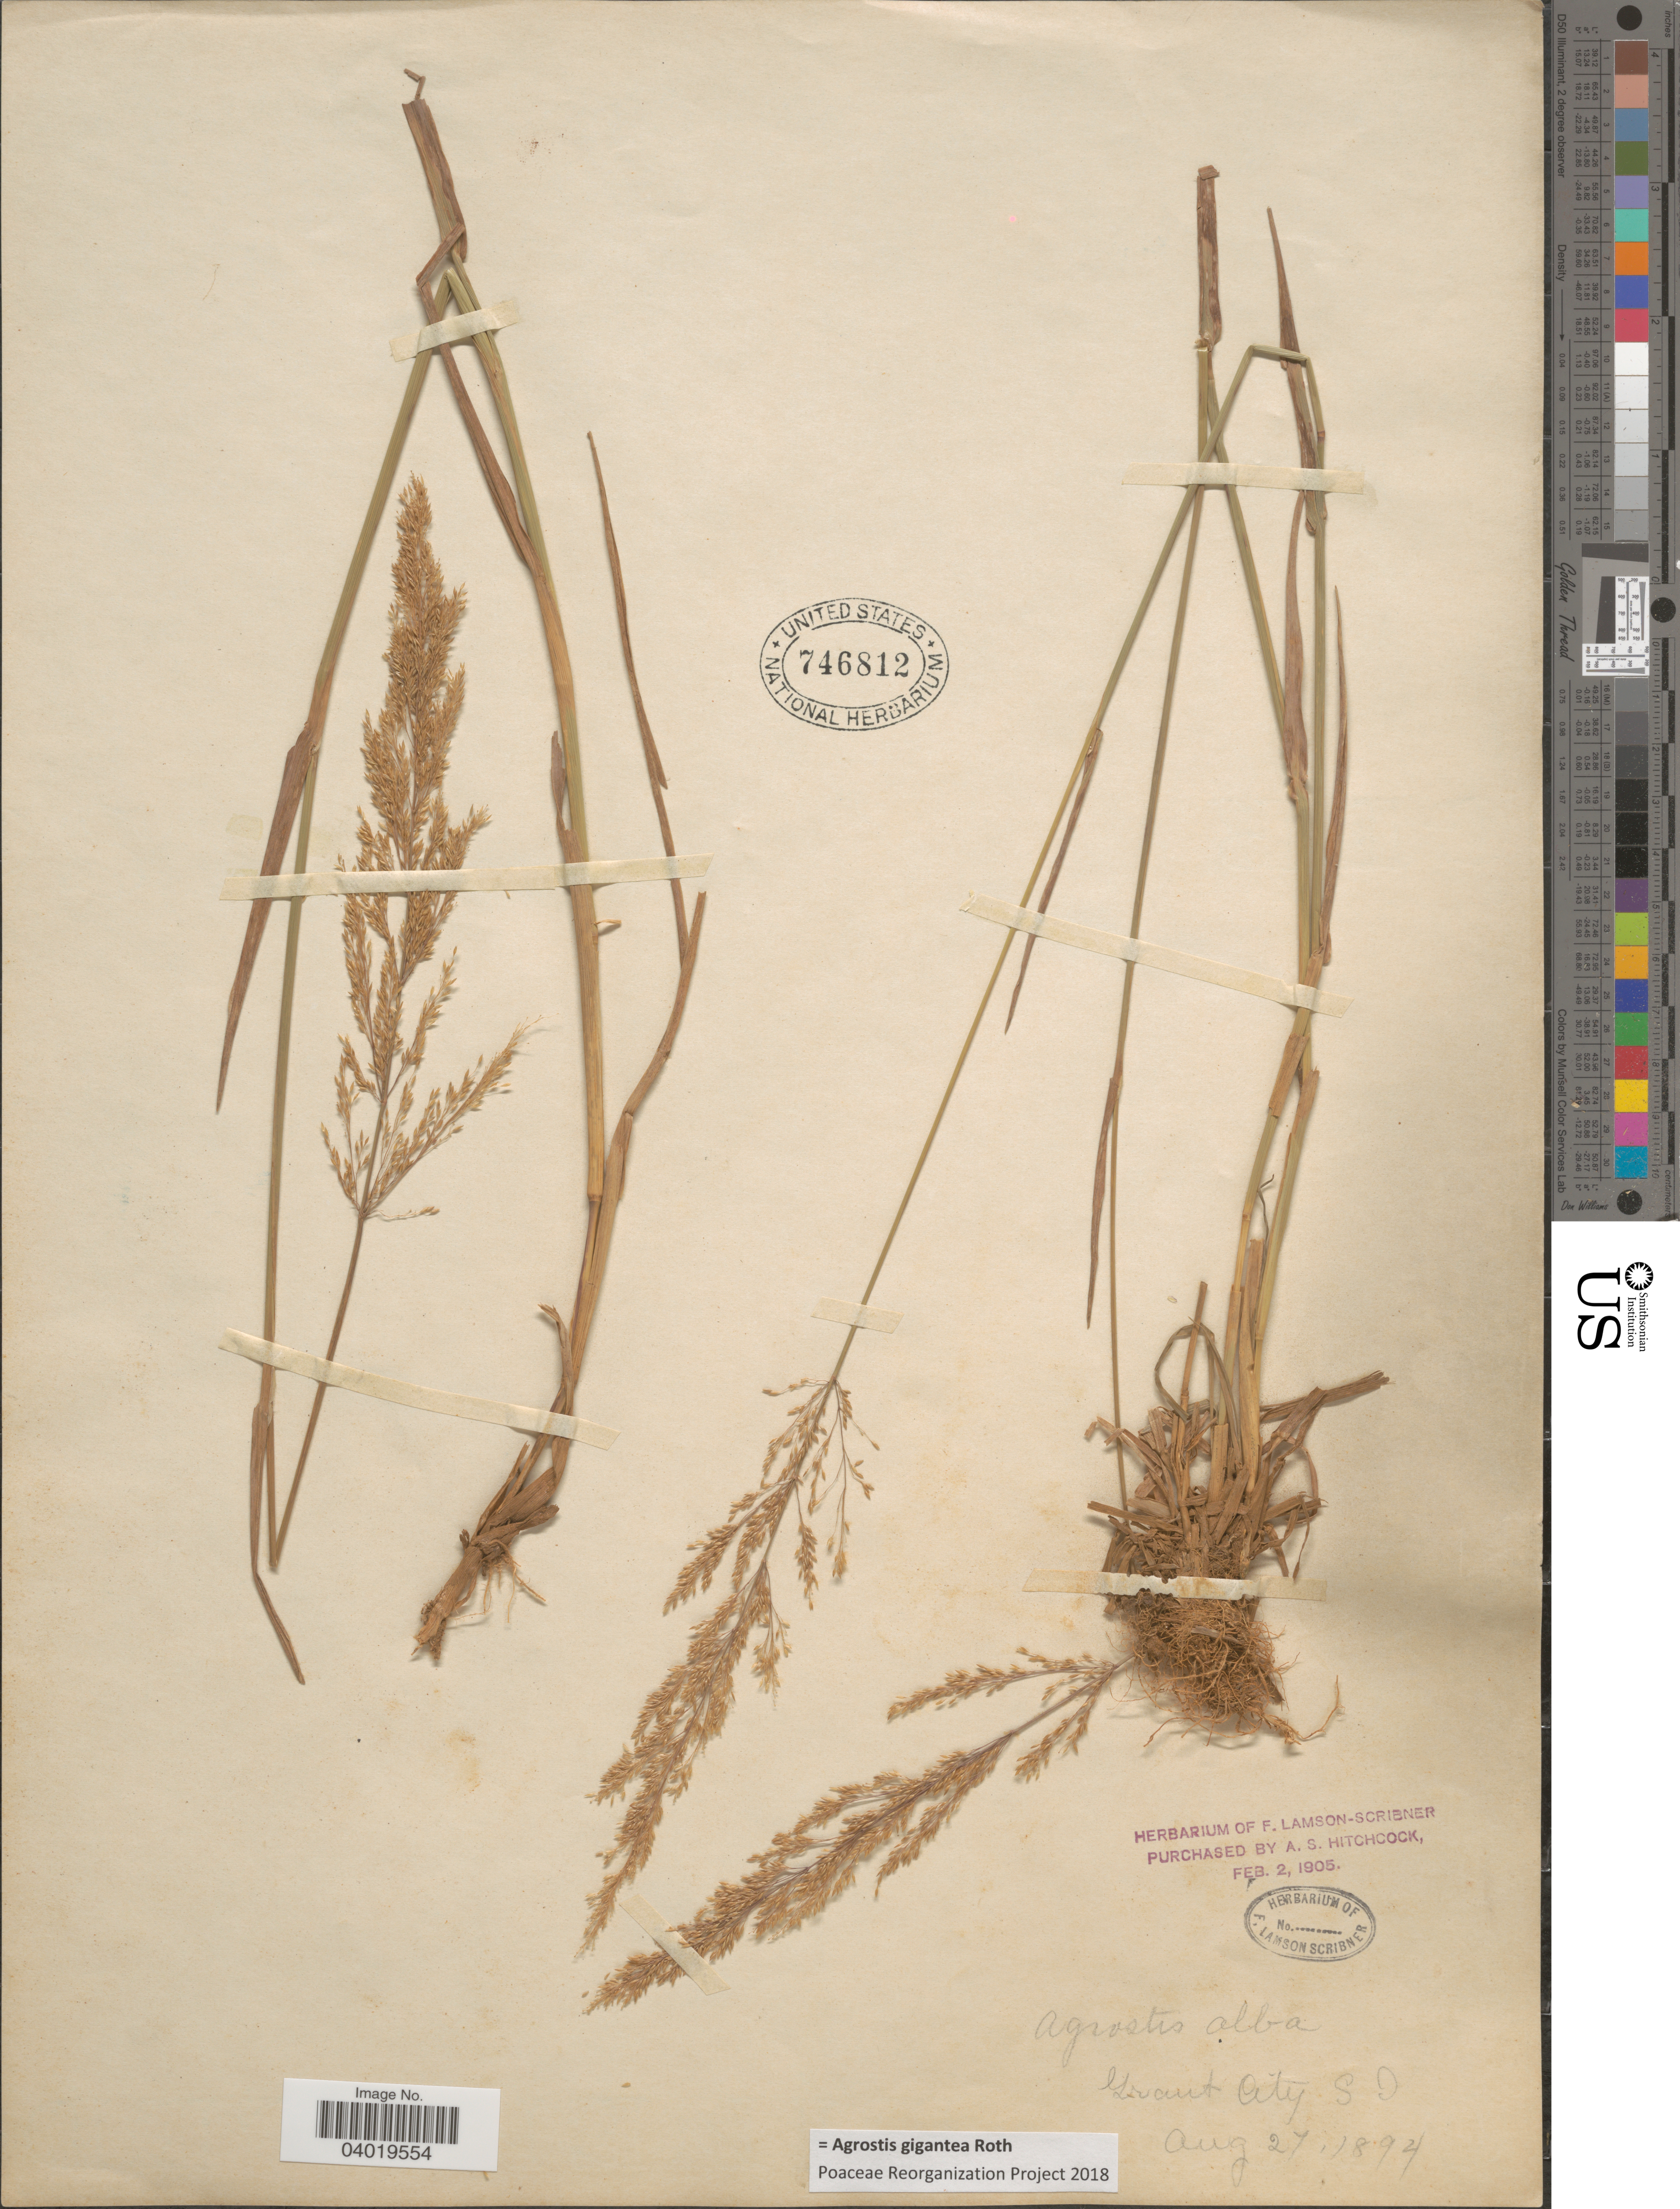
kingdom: Plantae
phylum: Tracheophyta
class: Liliopsida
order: Poales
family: Poaceae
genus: Agrostis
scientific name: Agrostis gigantea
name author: Roth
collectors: ex herb. F. Lamson Scribner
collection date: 1894-08-27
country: United States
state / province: South Dakota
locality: Grant City.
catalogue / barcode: US 746812